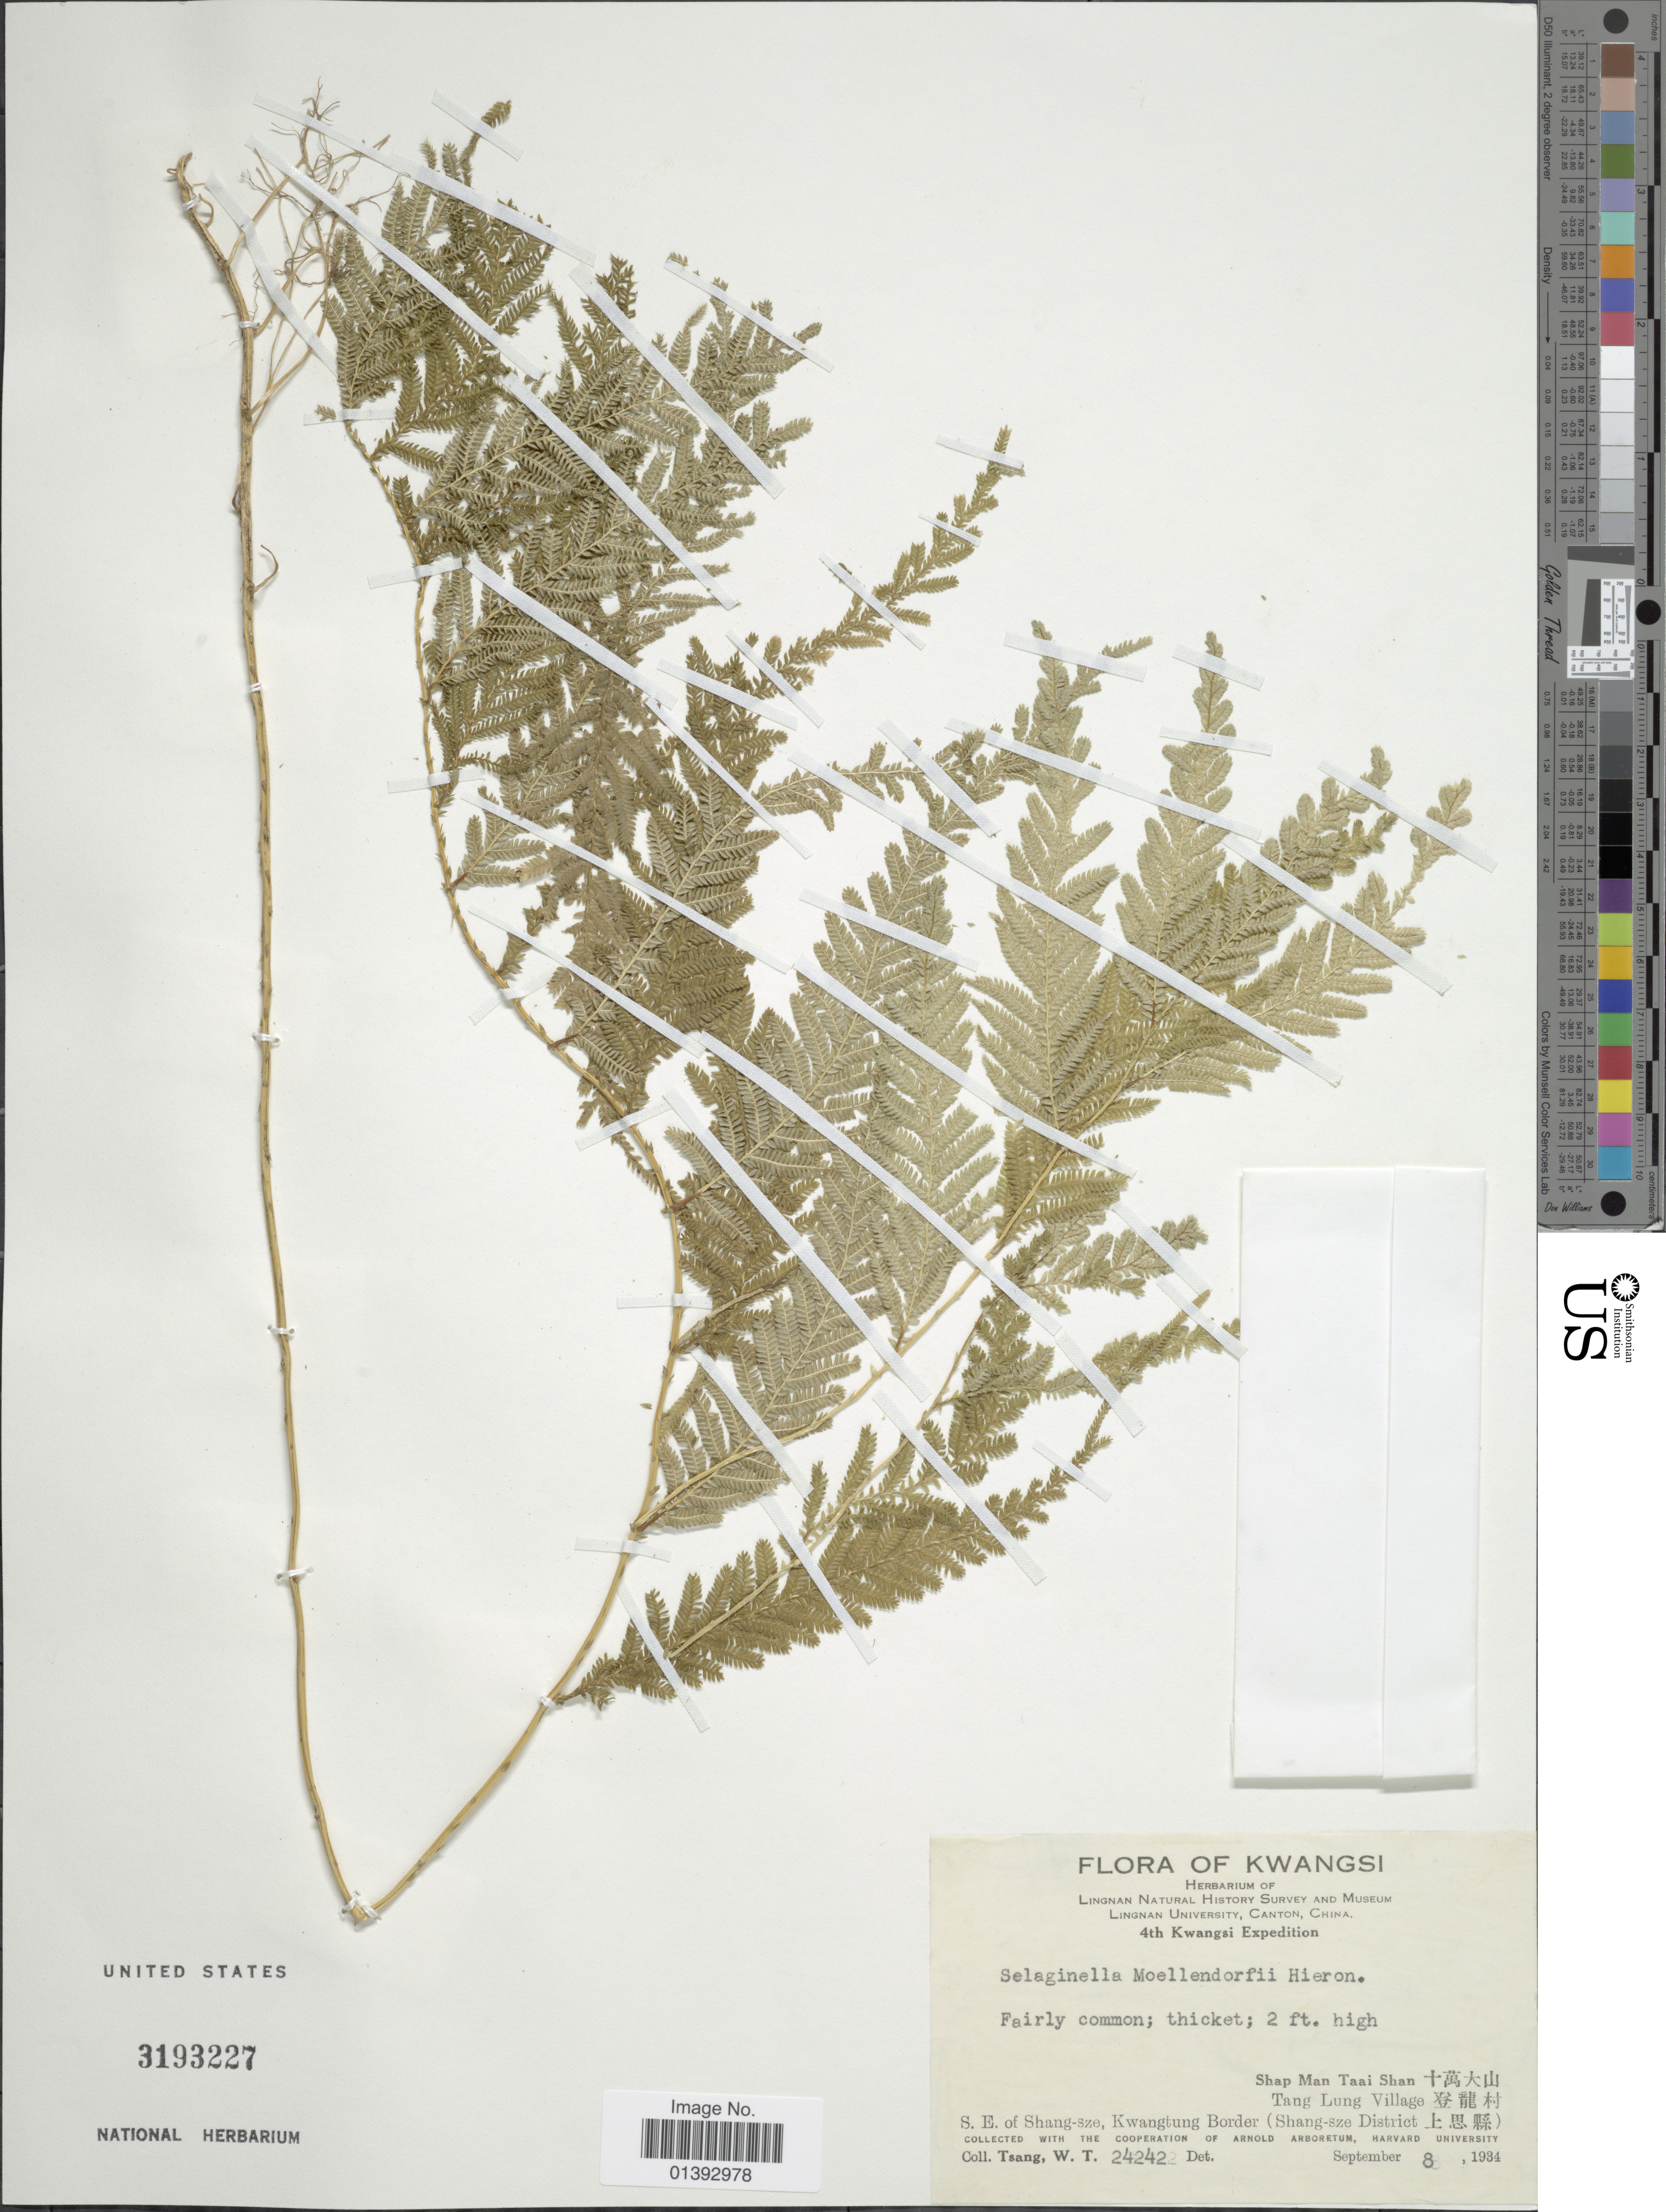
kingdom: Plantae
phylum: Tracheophyta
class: Lycopodiopsida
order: Selaginellales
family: Selaginellaceae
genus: Selaginella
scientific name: Selaginella moellendorffii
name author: Hieron.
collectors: W. T. Tsang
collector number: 24242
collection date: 1934-09-08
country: China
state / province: Guangxi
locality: Kwangsi, Shap Man Taai Shan, Tang Lung Village, S.E. of Shang-sze, Kwangtung Border (Shang-sze District)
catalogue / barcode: US 3193227